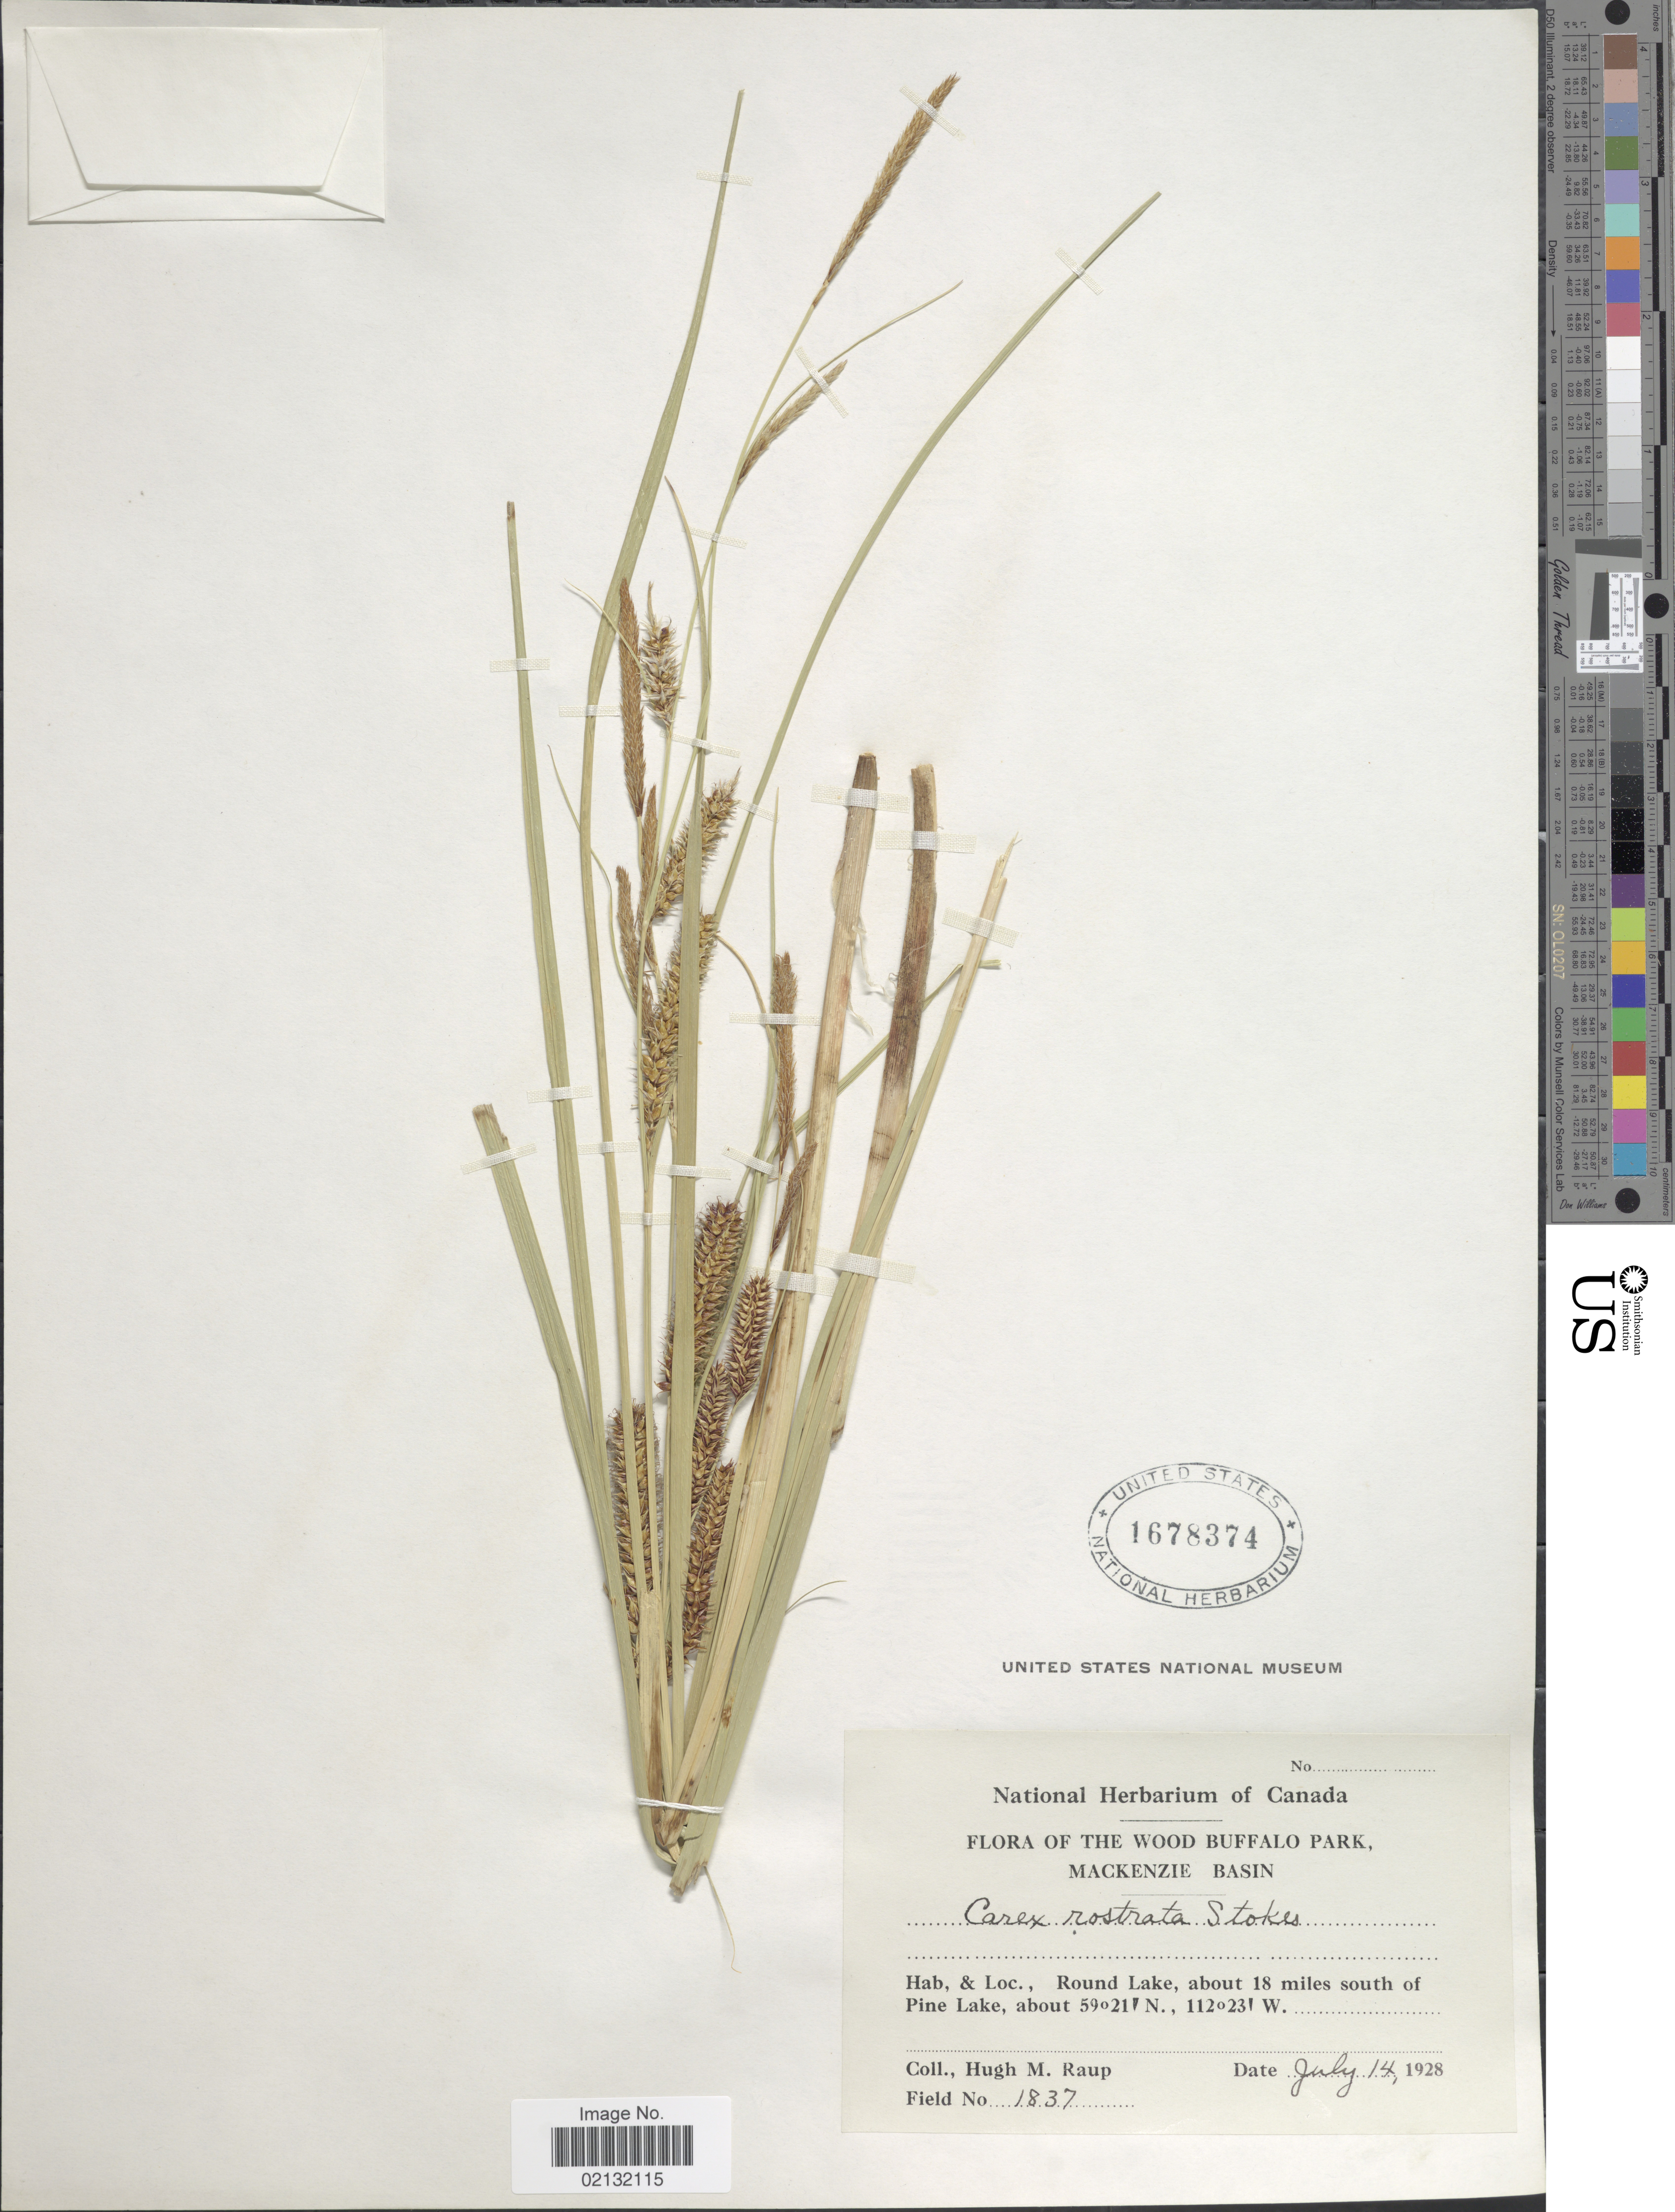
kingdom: Plantae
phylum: Tracheophyta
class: Liliopsida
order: Poales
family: Cyperaceae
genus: Carex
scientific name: Carex rostrata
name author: Stokes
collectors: H. Raup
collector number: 1837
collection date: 1928-07-14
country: Canada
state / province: Alberta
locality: Wood Buffalo Park, Mackenzie Basin. Round Lake, about 18 miles south of Pine Lake.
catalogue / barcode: US 1678374